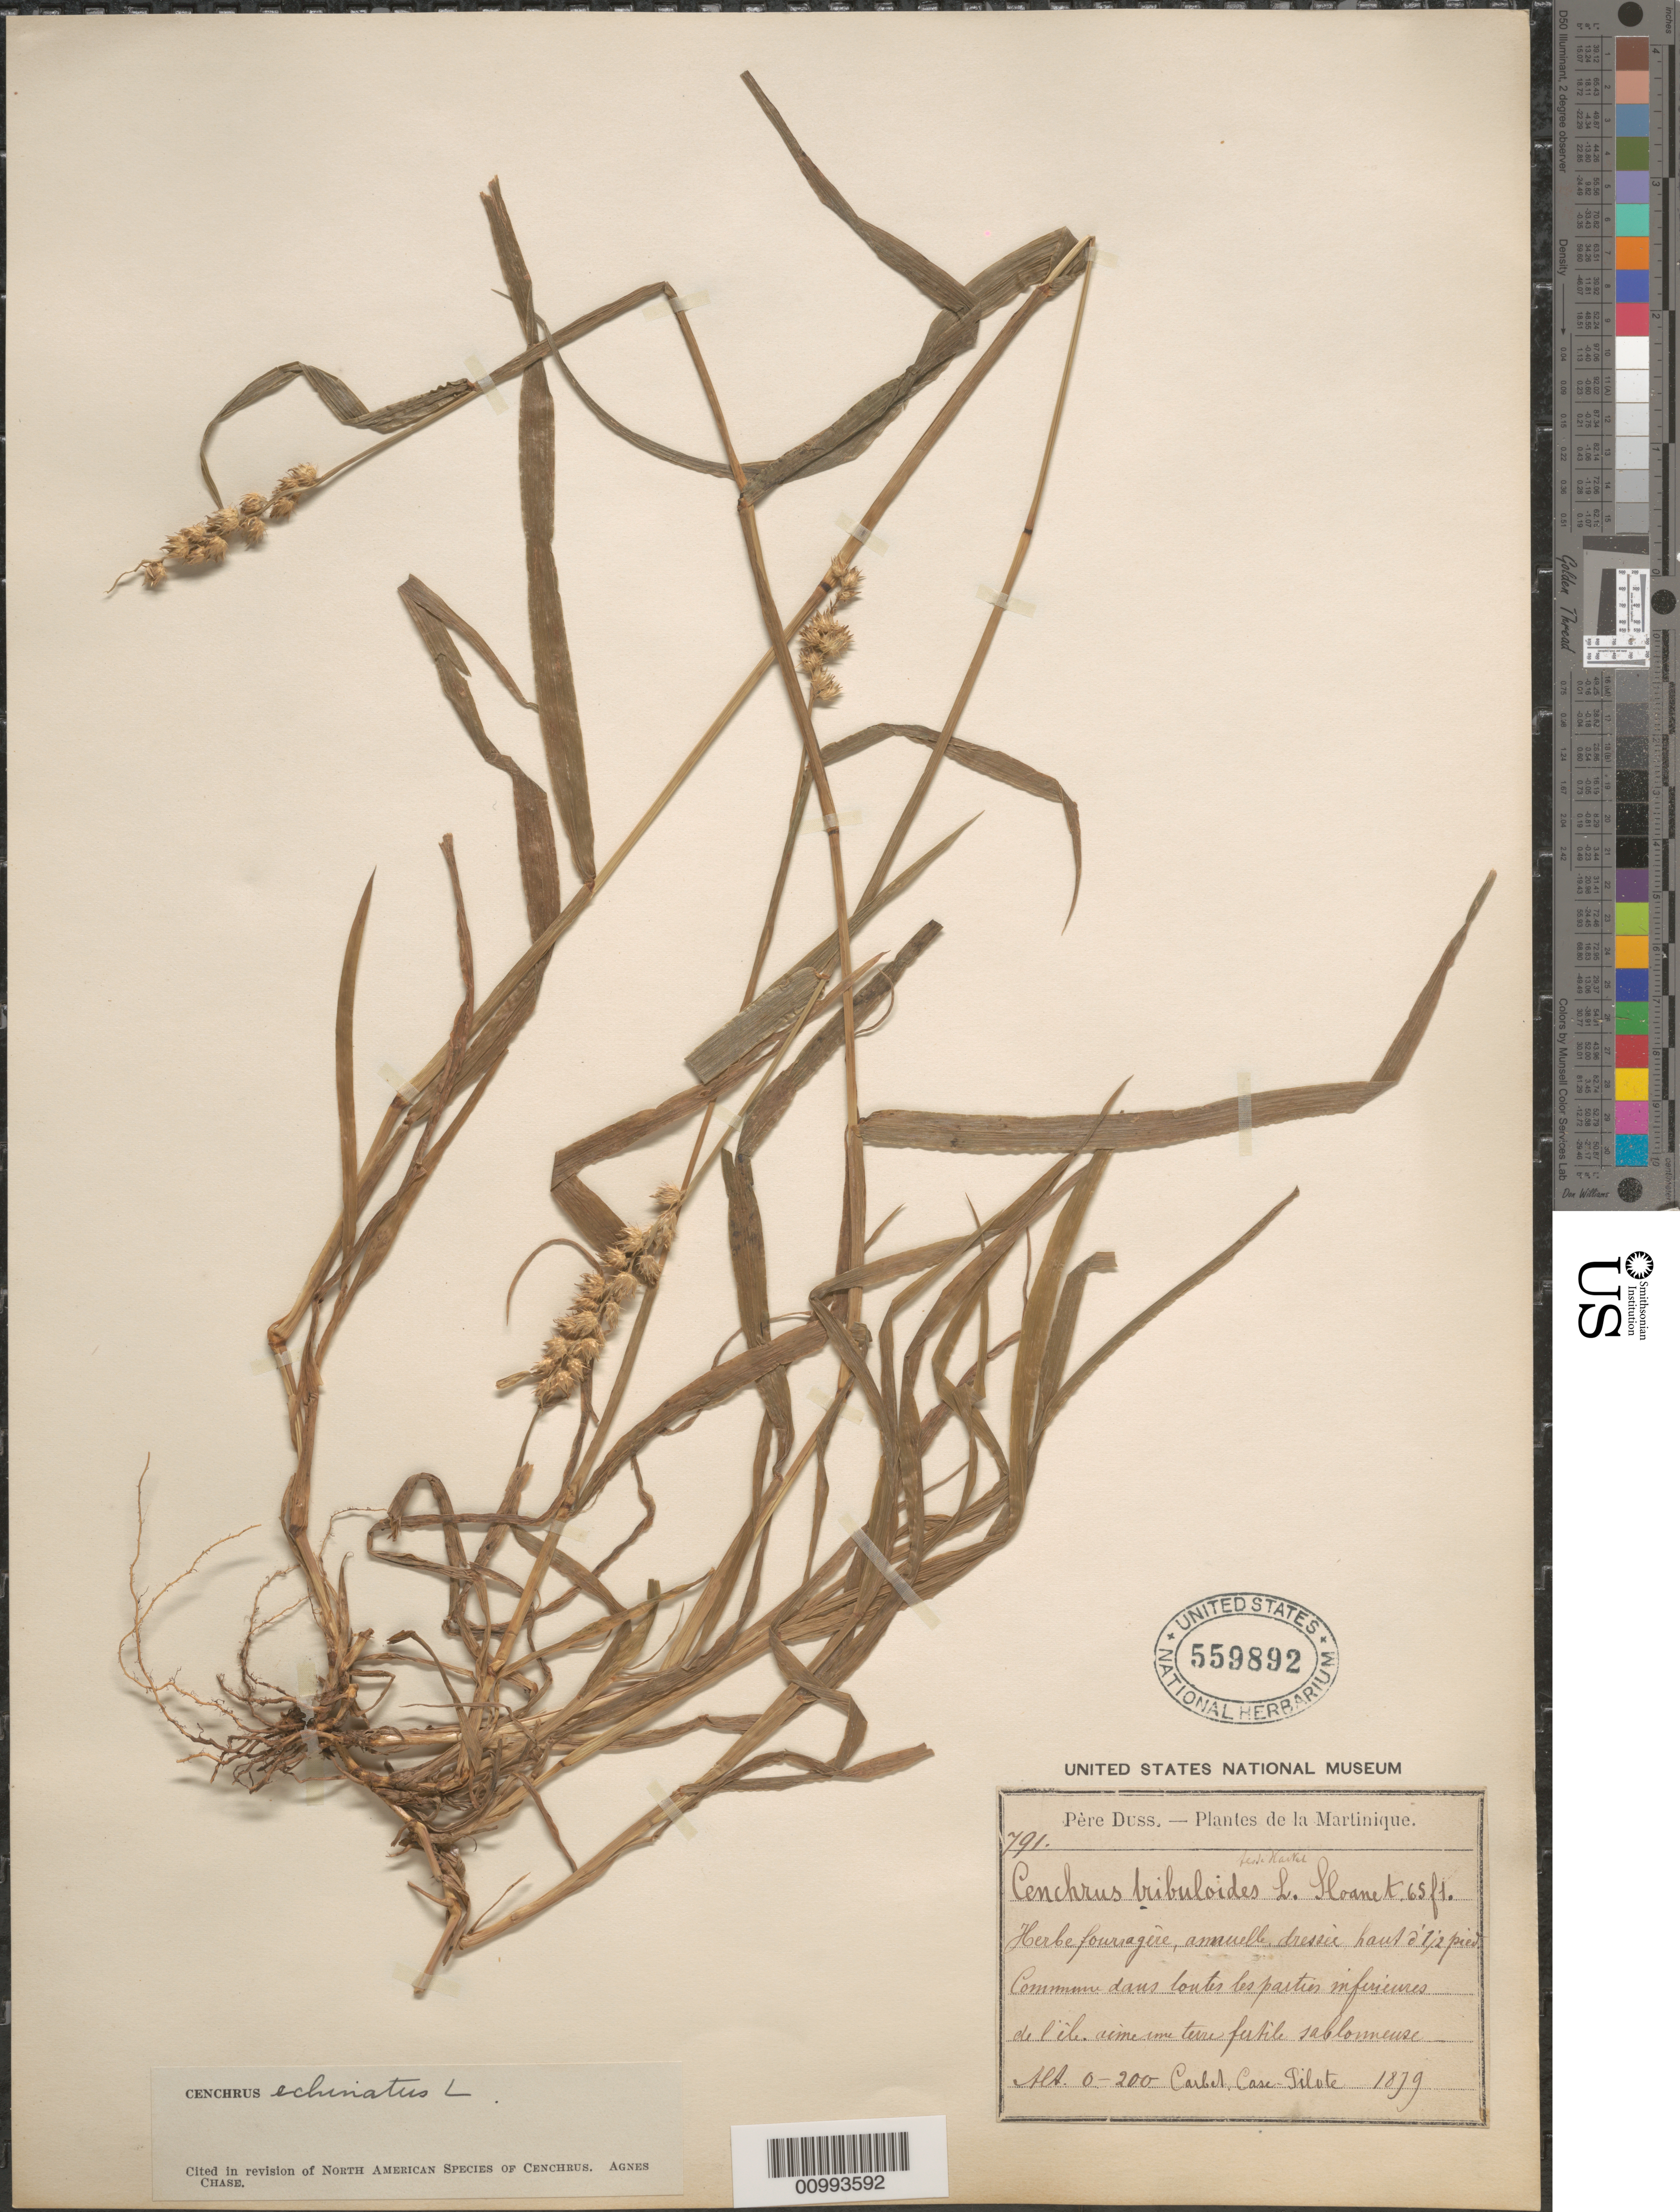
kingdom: Plantae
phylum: Tracheophyta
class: Liliopsida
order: Poales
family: Poaceae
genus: Cenchrus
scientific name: Cenchrus echinatus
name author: L.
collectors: Père Duss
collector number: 791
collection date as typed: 1879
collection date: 1879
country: Martinique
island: Martinique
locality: Carbet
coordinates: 0 N, 0 E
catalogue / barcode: US 559892